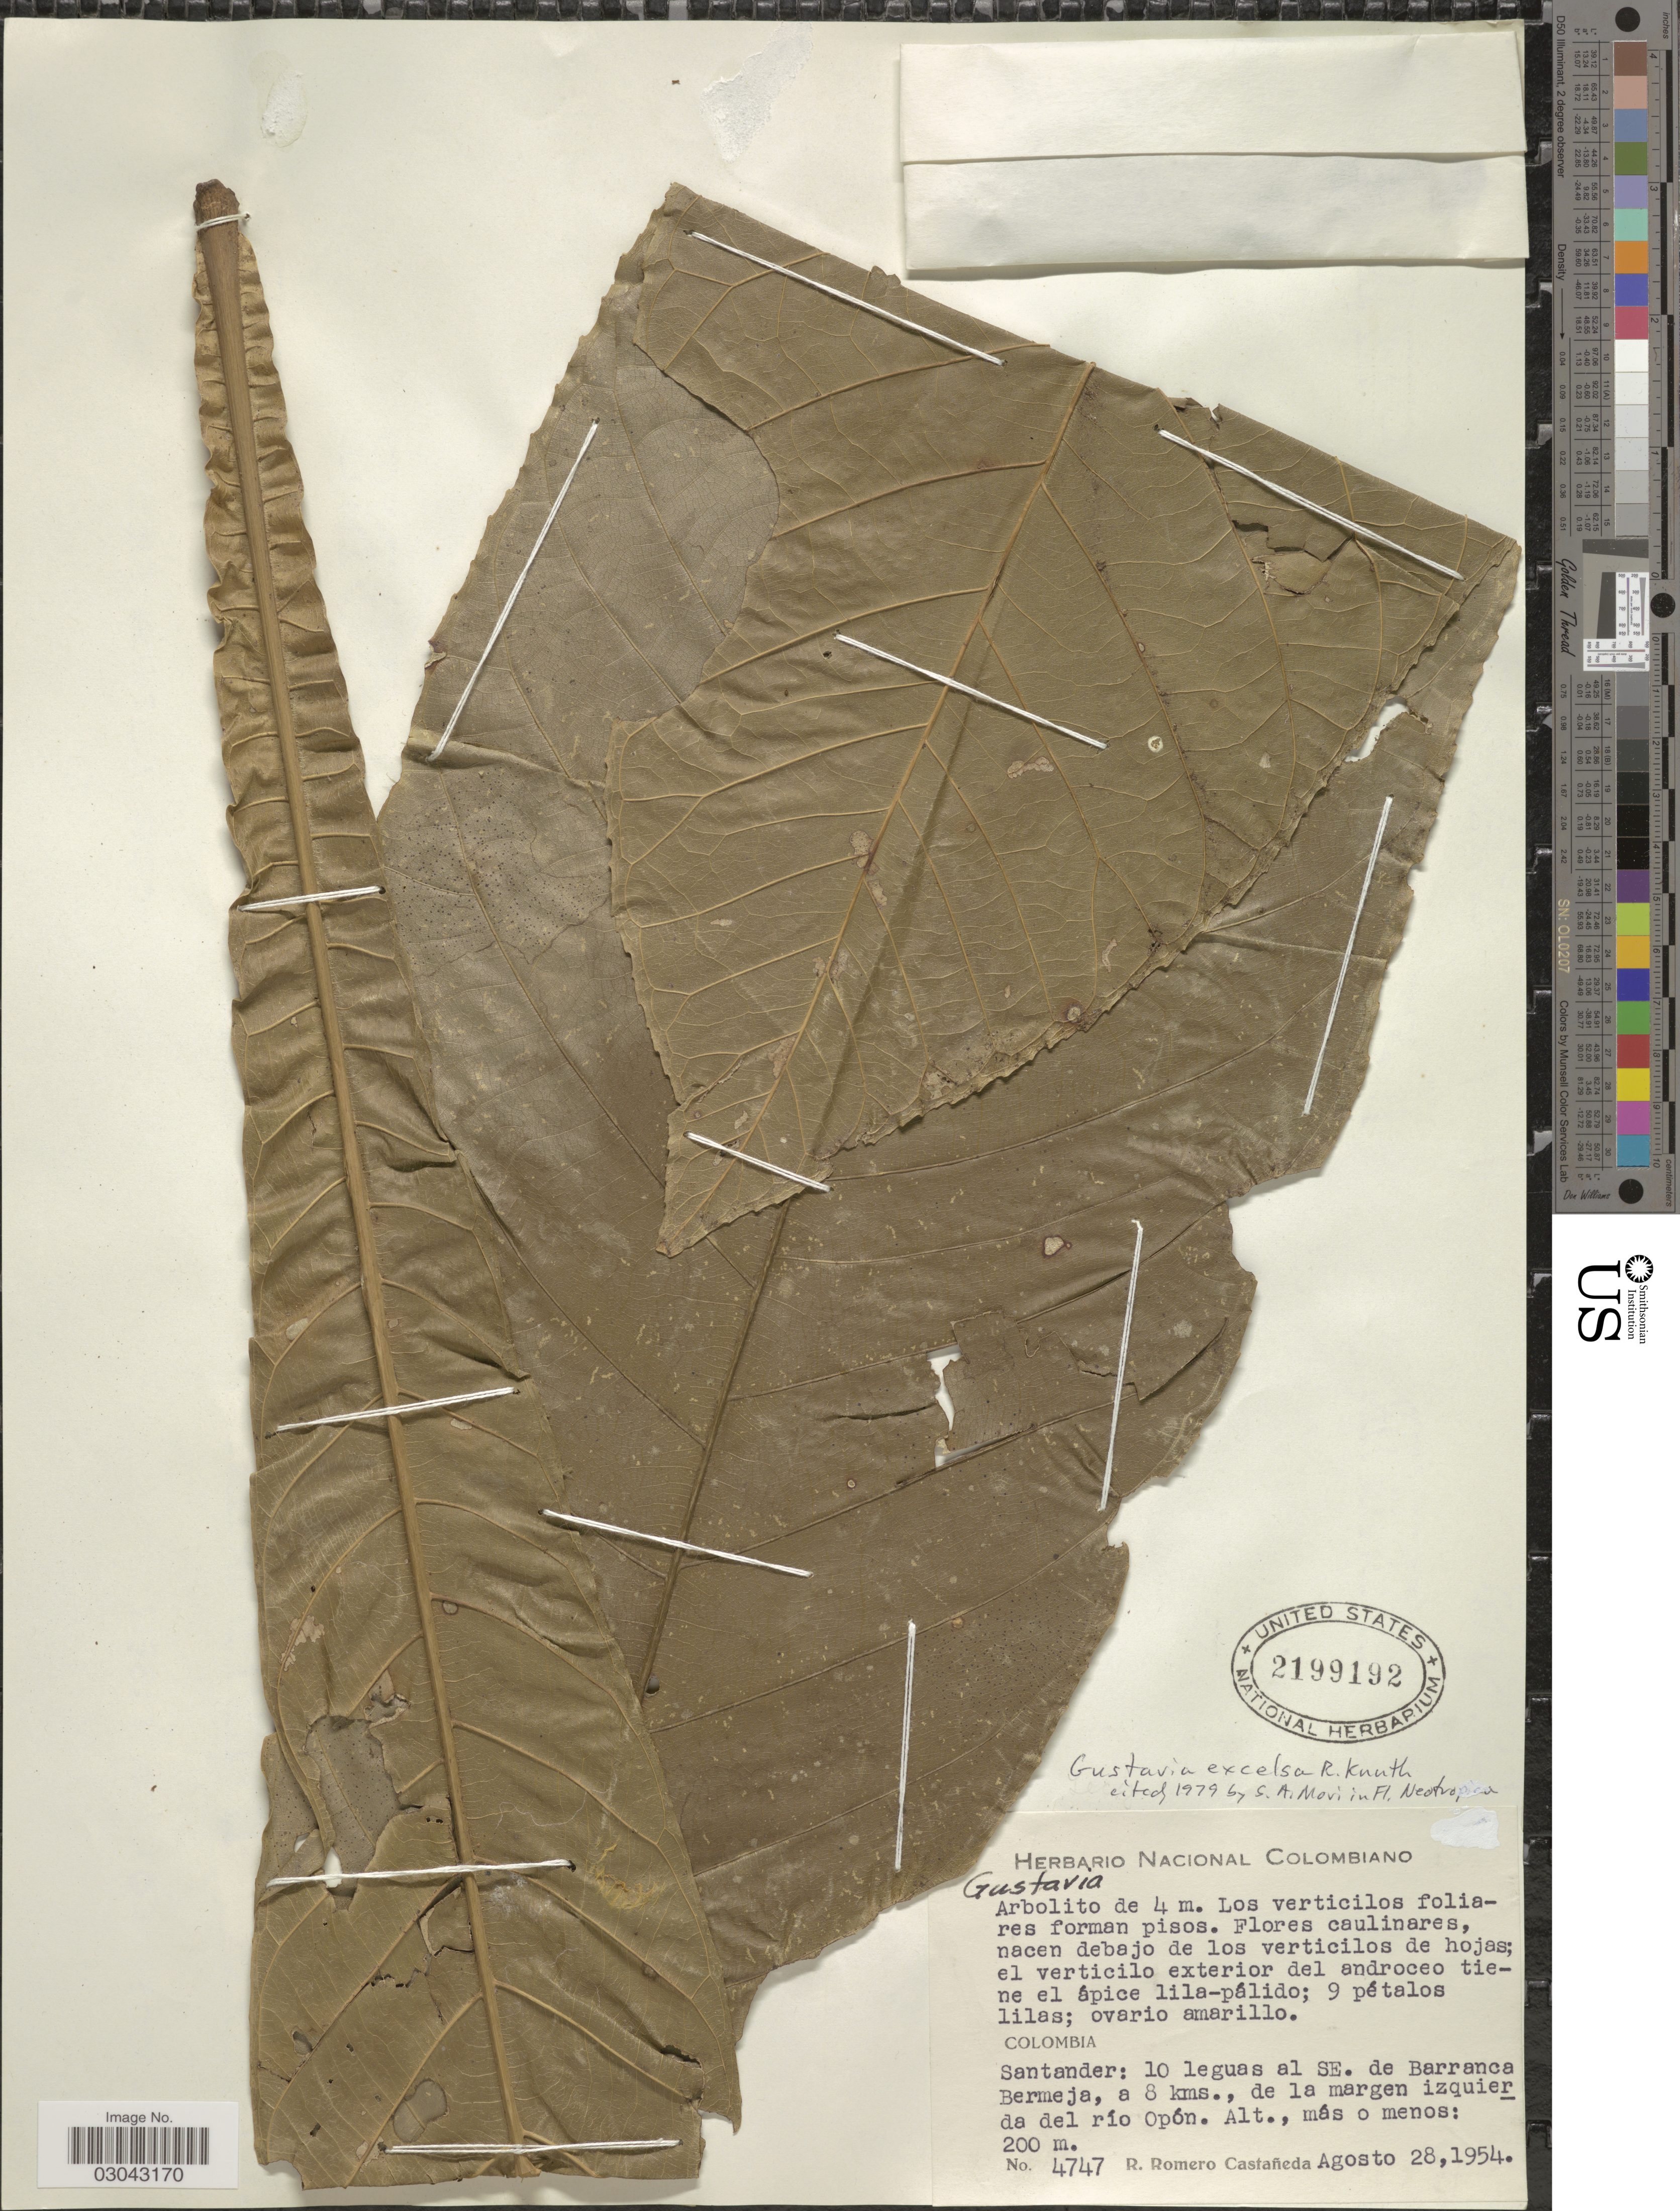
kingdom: Plantae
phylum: Tracheophyta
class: Magnoliopsida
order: Ericales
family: Lecythidaceae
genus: Gustavia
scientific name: Gustavia excelsa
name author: R. Knuth in Engl.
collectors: R. Romero Castañeda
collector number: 4747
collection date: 1954-08-28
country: Colombia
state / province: Santander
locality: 10 leguas al SE. de Barranca Bermeja, a 8 kms. de la margen izquierda del río Opón.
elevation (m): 200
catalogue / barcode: US 2199192